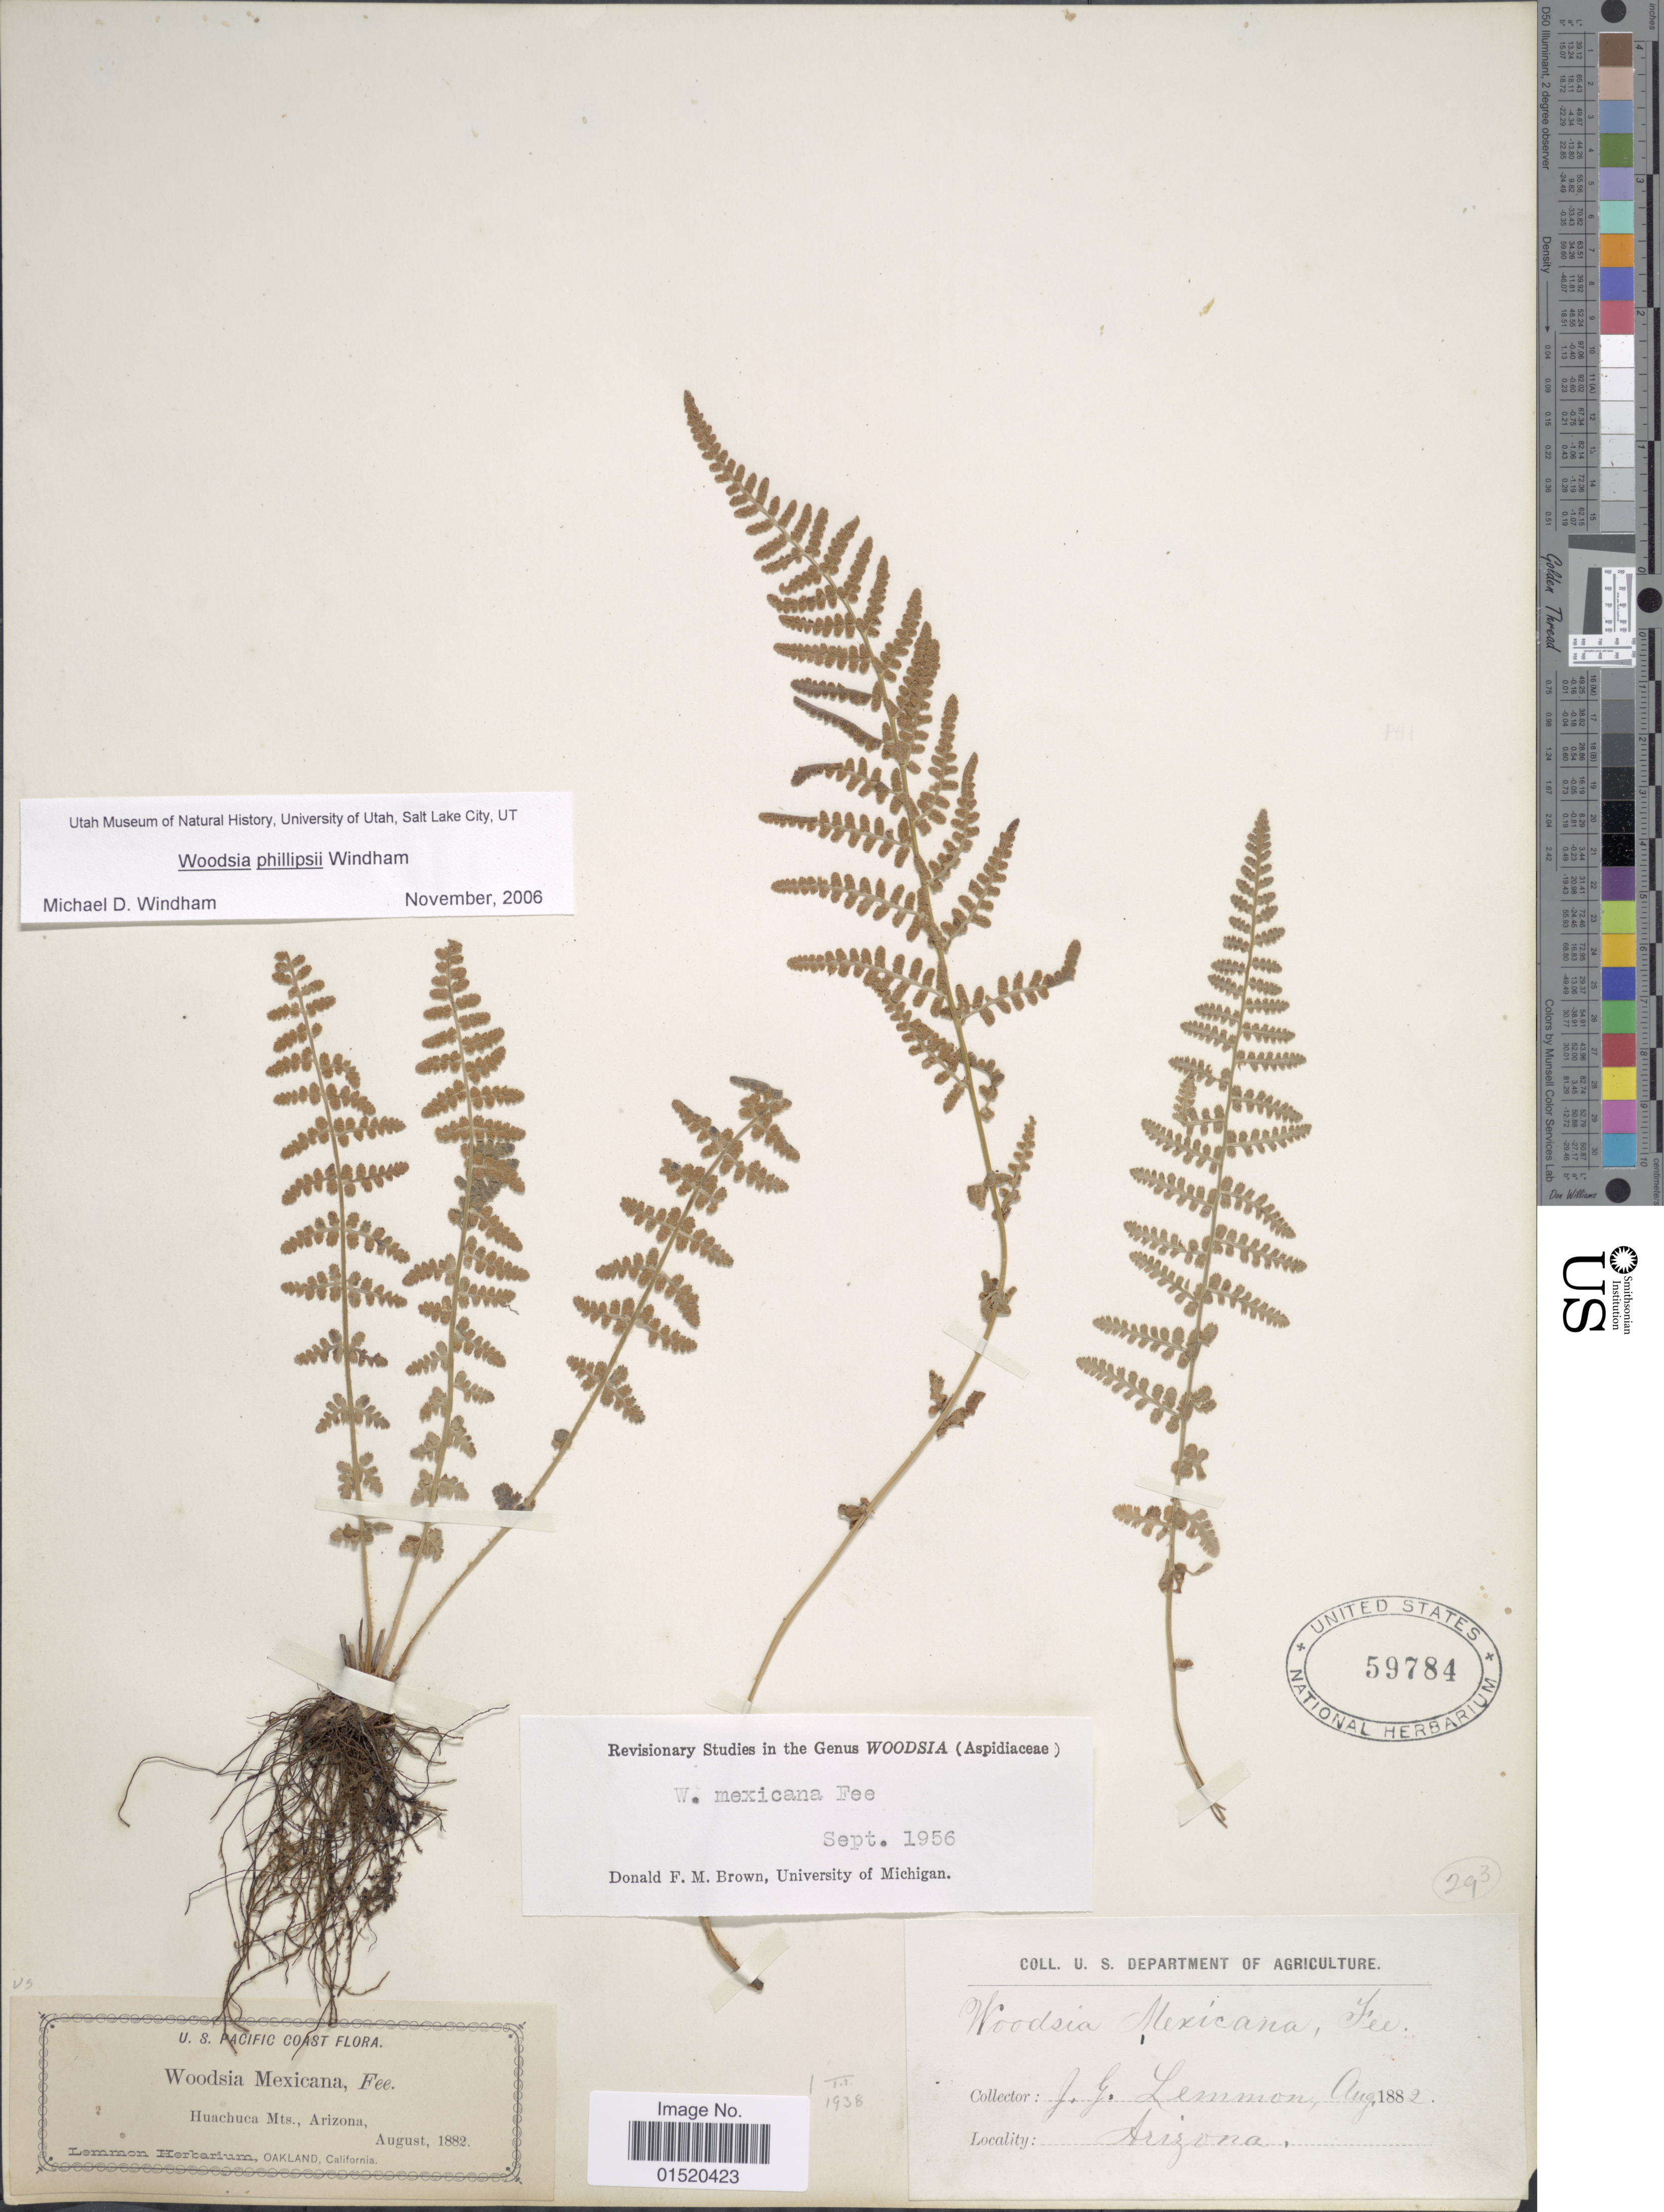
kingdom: Plantae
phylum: Tracheophyta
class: Polypodiopsida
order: Polypodiales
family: Woodsiaceae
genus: Woodsia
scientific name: Woodsia phillipsii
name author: Windham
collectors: J. Lemmon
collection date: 1882-08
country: United States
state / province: Arizona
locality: U.S. Pacific Coast, Huachuca Mts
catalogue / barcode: US 59784